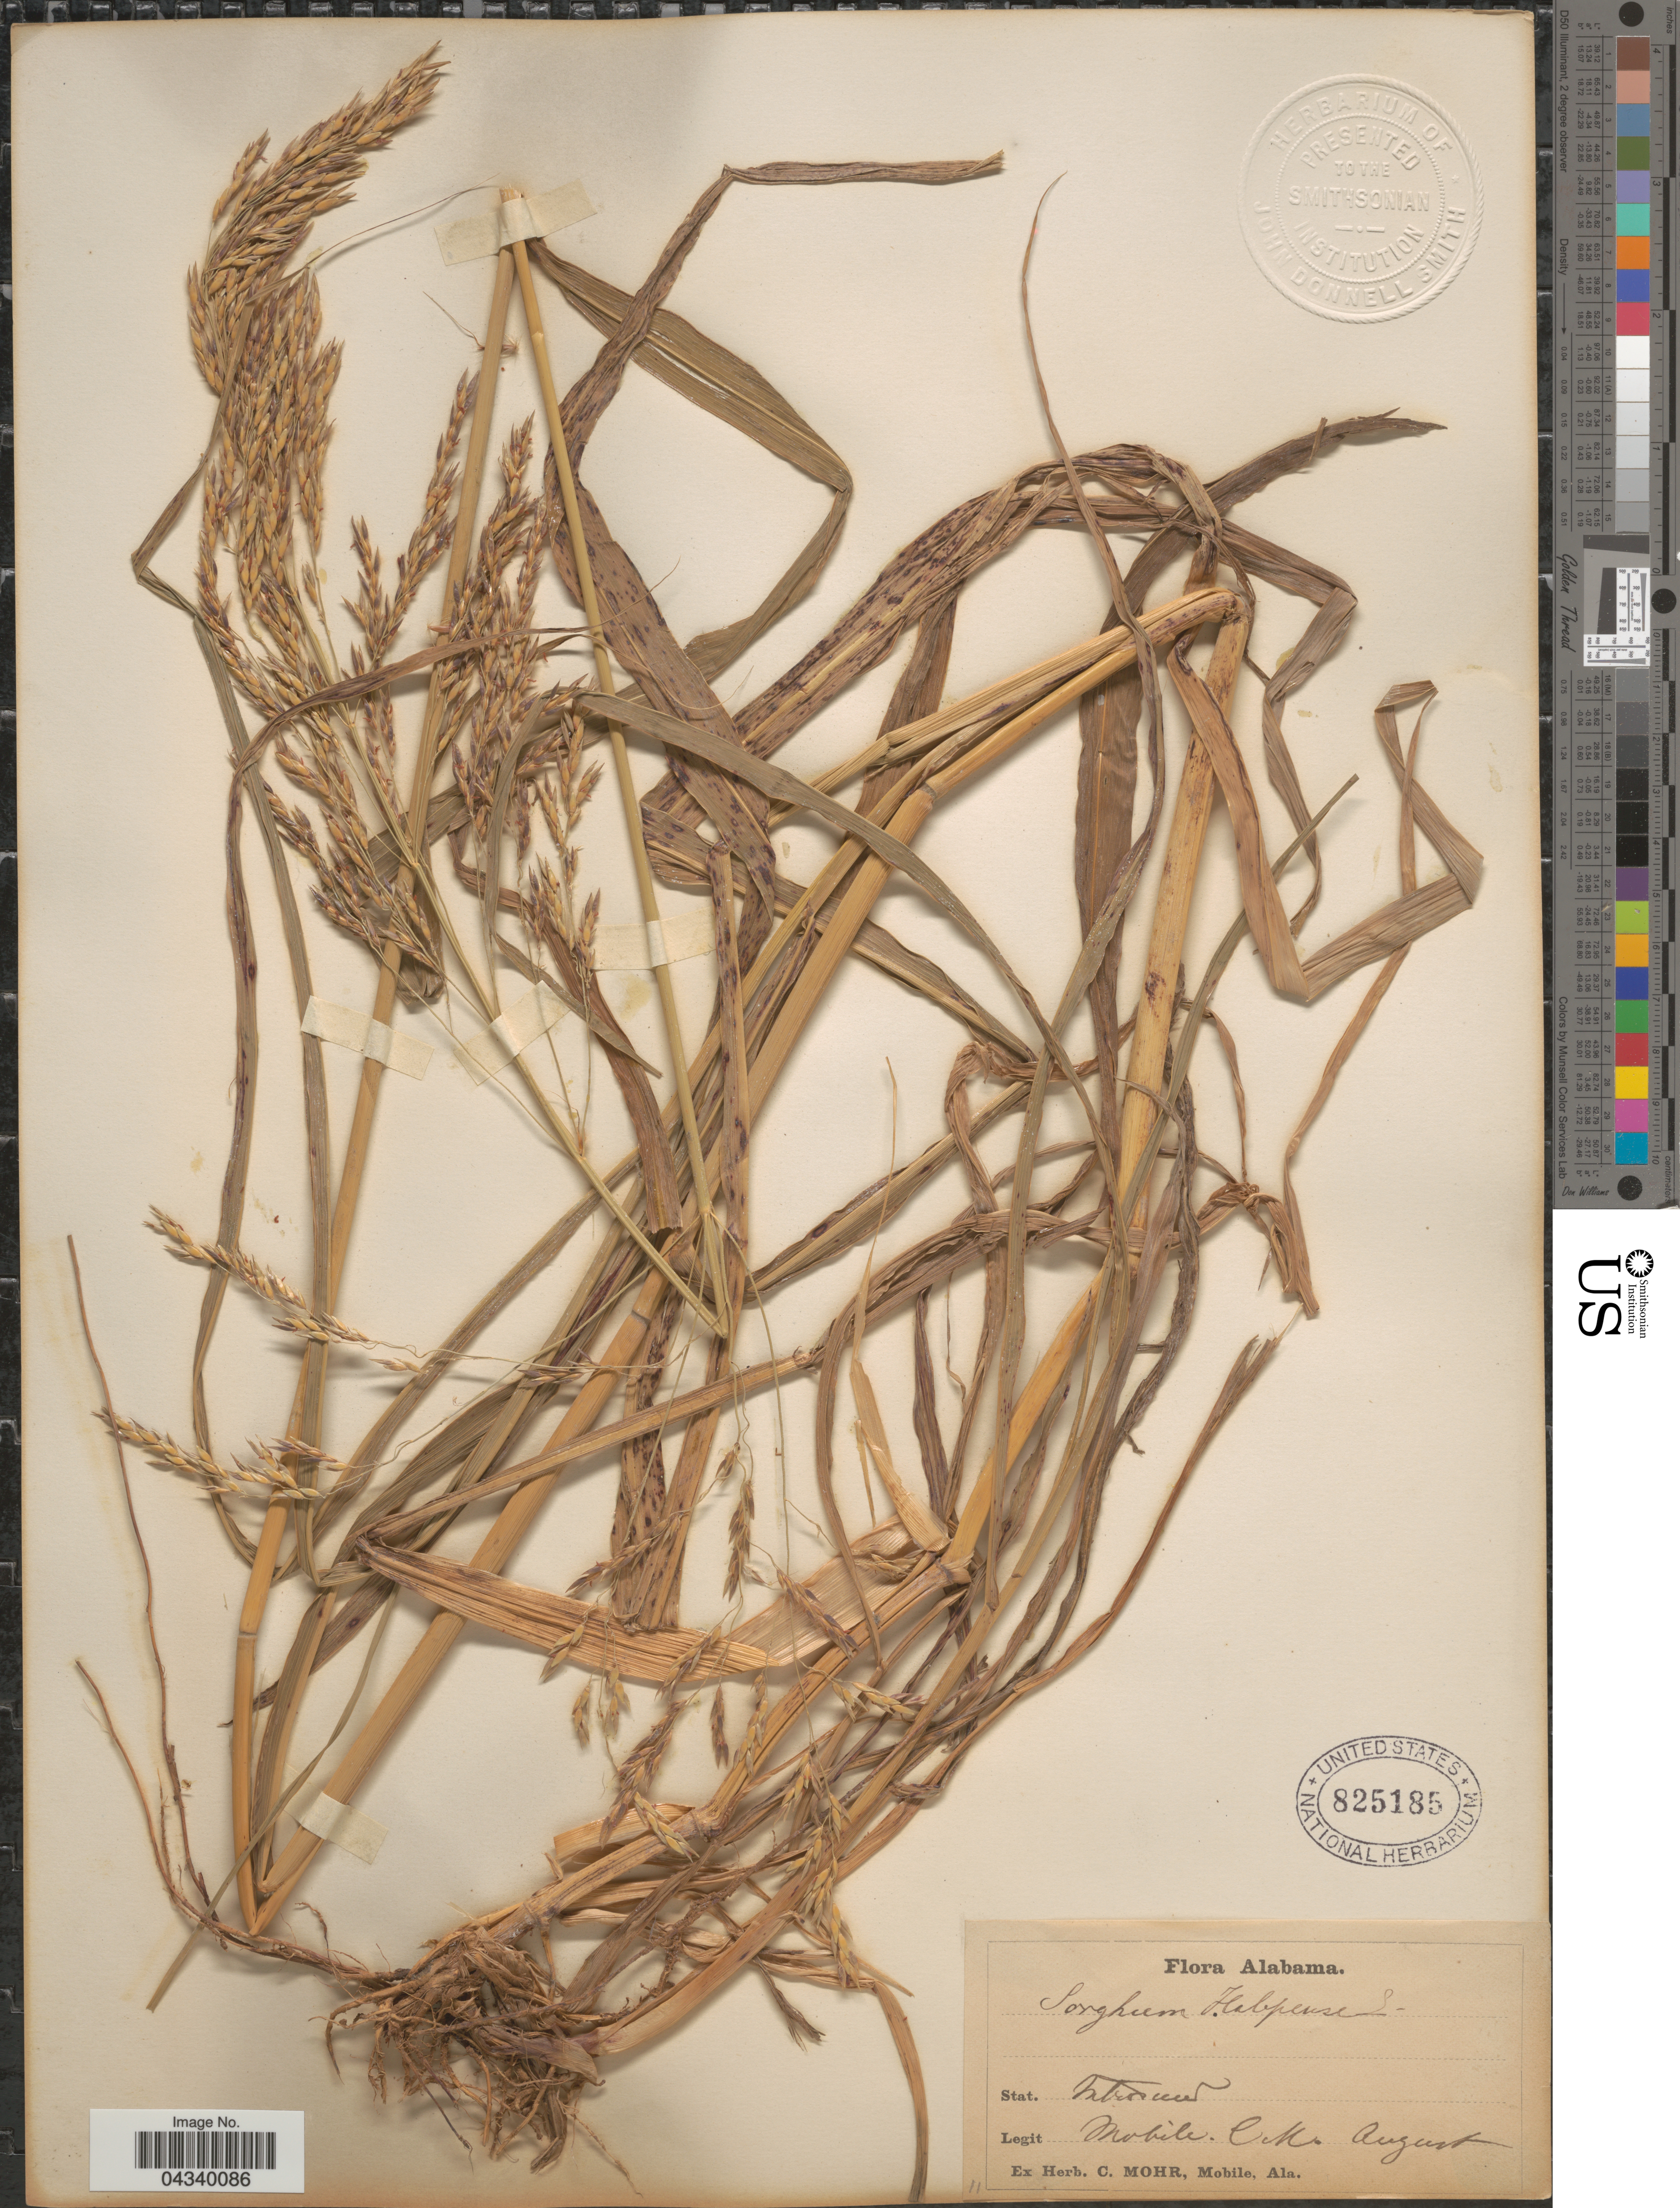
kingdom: Plantae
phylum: Tracheophyta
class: Liliopsida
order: Poales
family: Poaceae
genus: Sorghum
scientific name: Sorghum halepense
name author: (L.) Pers.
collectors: C. T. Mohr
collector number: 11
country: United States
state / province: Alabama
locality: Mobile.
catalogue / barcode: US 825185